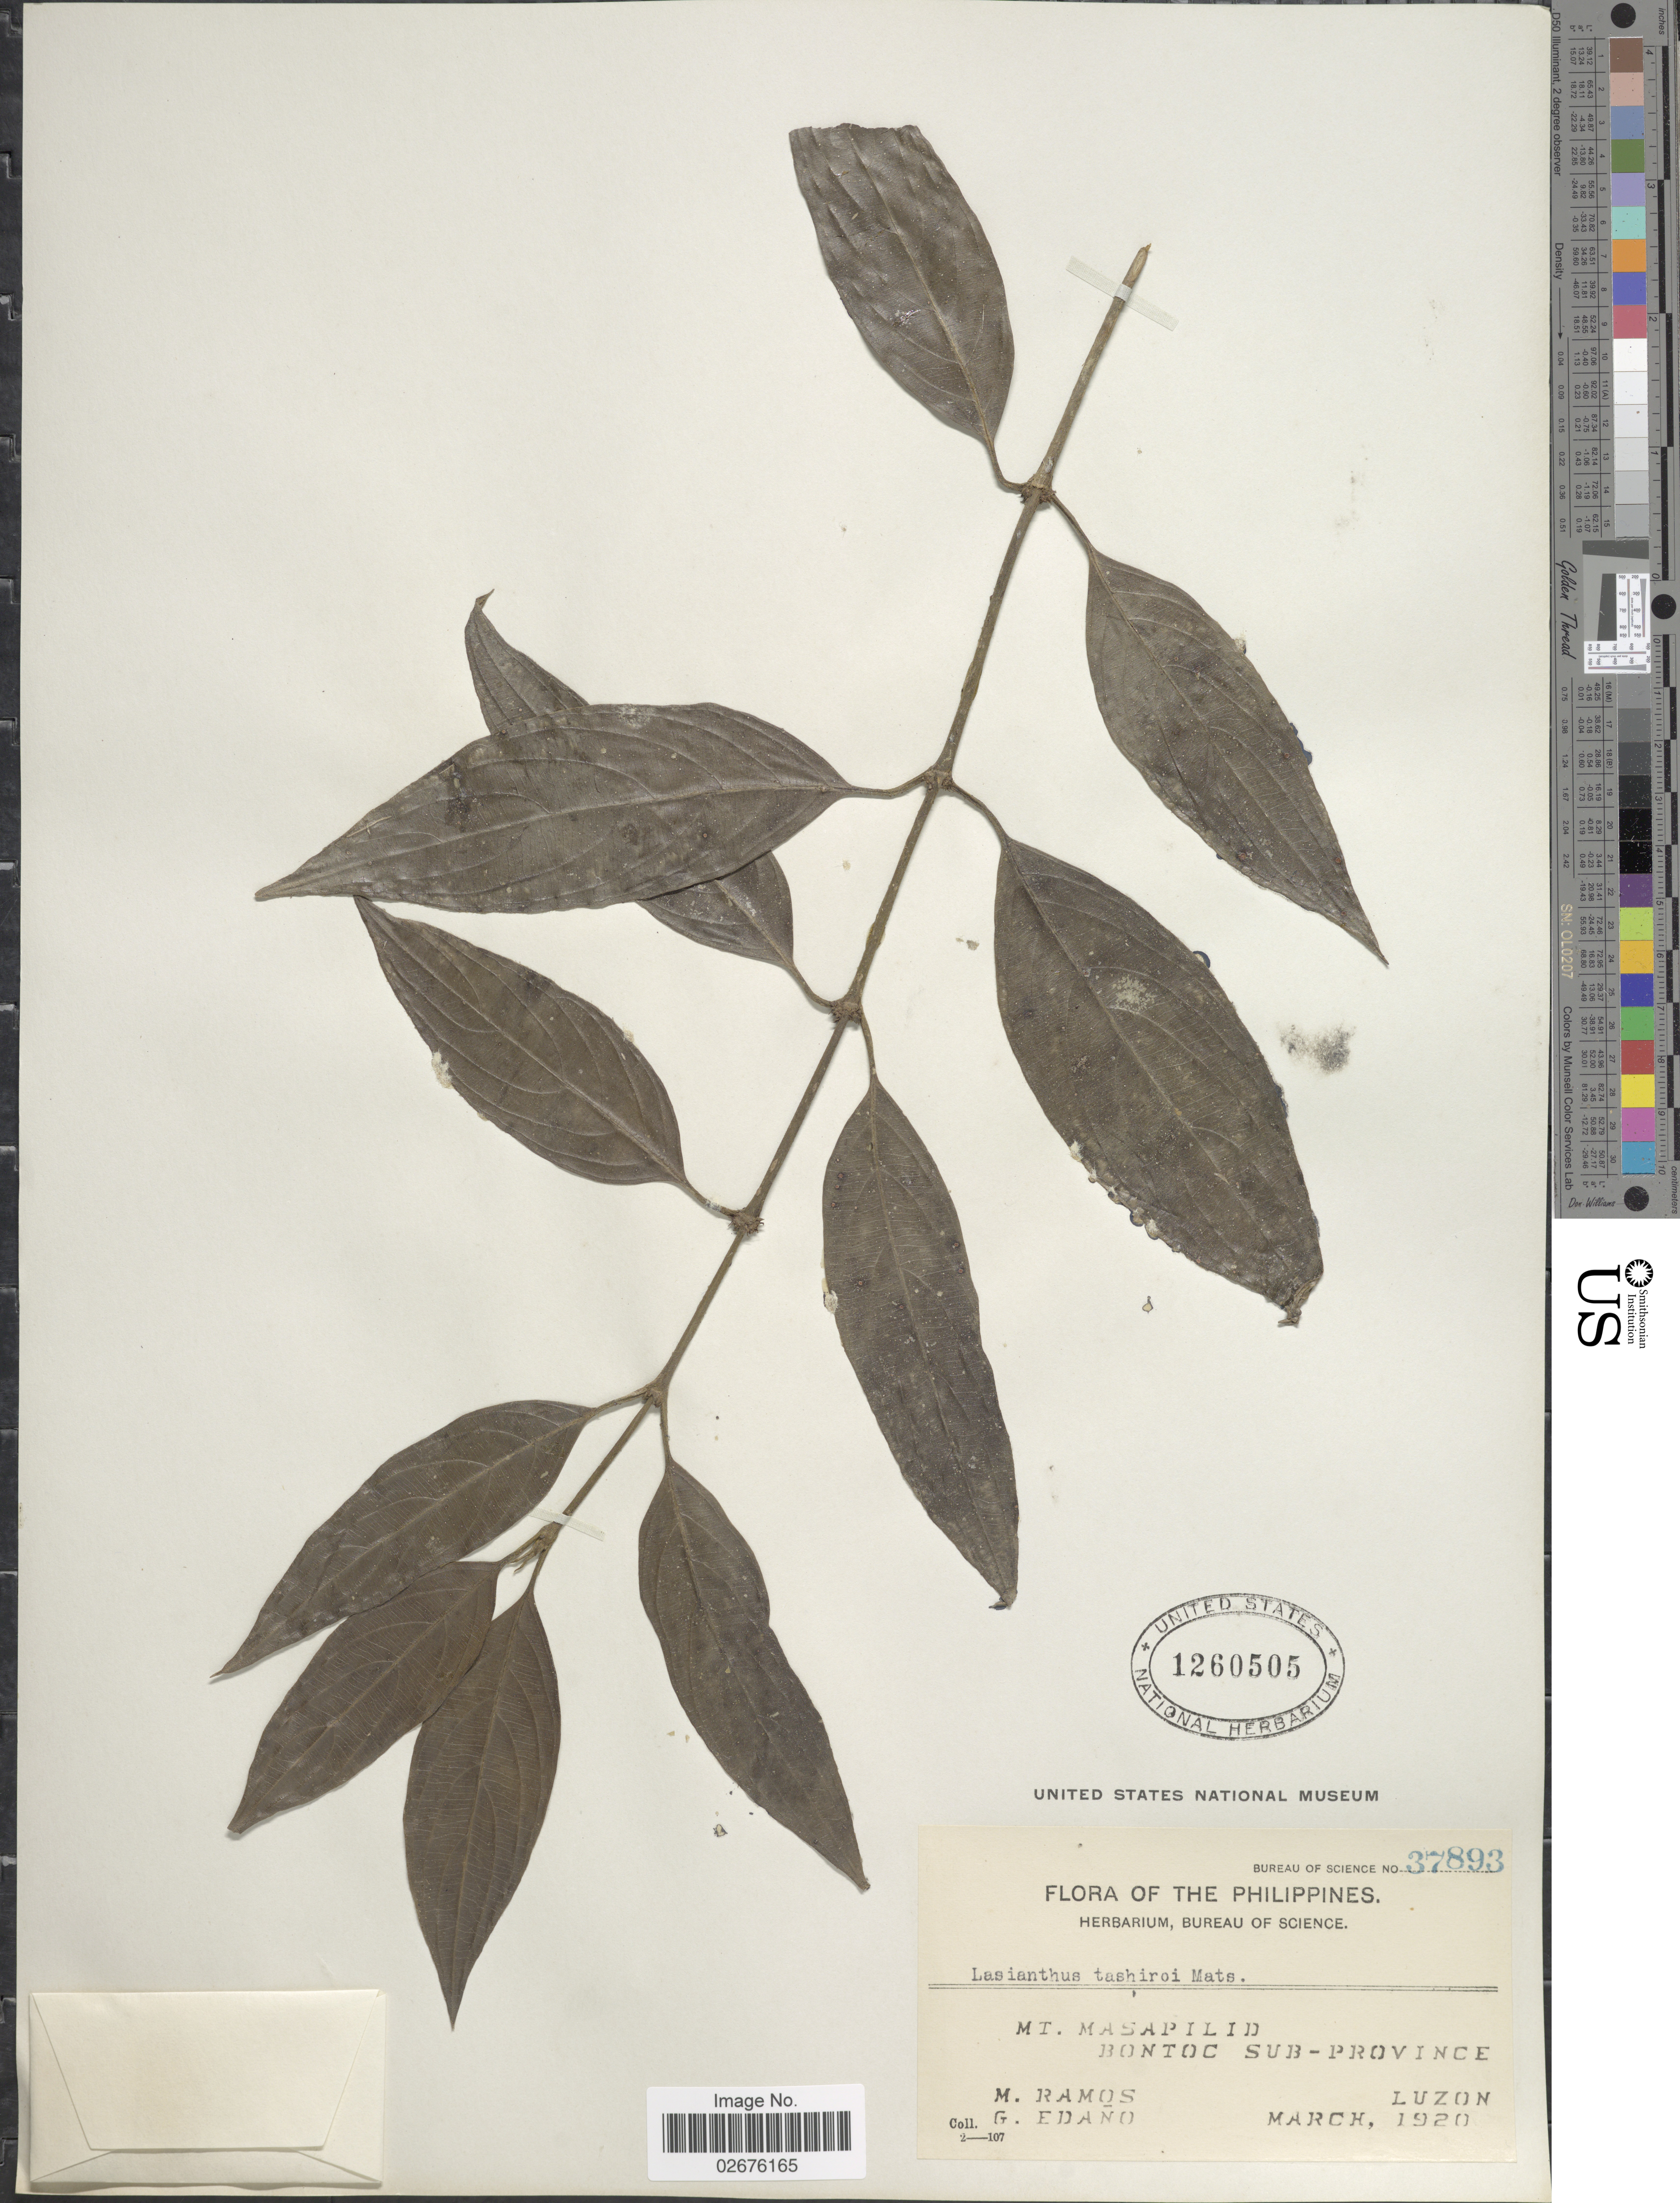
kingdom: Plantae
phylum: Tracheophyta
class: Magnoliopsida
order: Gentianales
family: Rubiaceae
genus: Lasianthus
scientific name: Lasianthus fordii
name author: Hance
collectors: M. Ramos & G. Edaño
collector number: Bureau of Science 37893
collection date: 1920-03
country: Philippines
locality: Mt. Masapilid, Bontoc Sub-Province, Luzon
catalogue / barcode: US 1260505